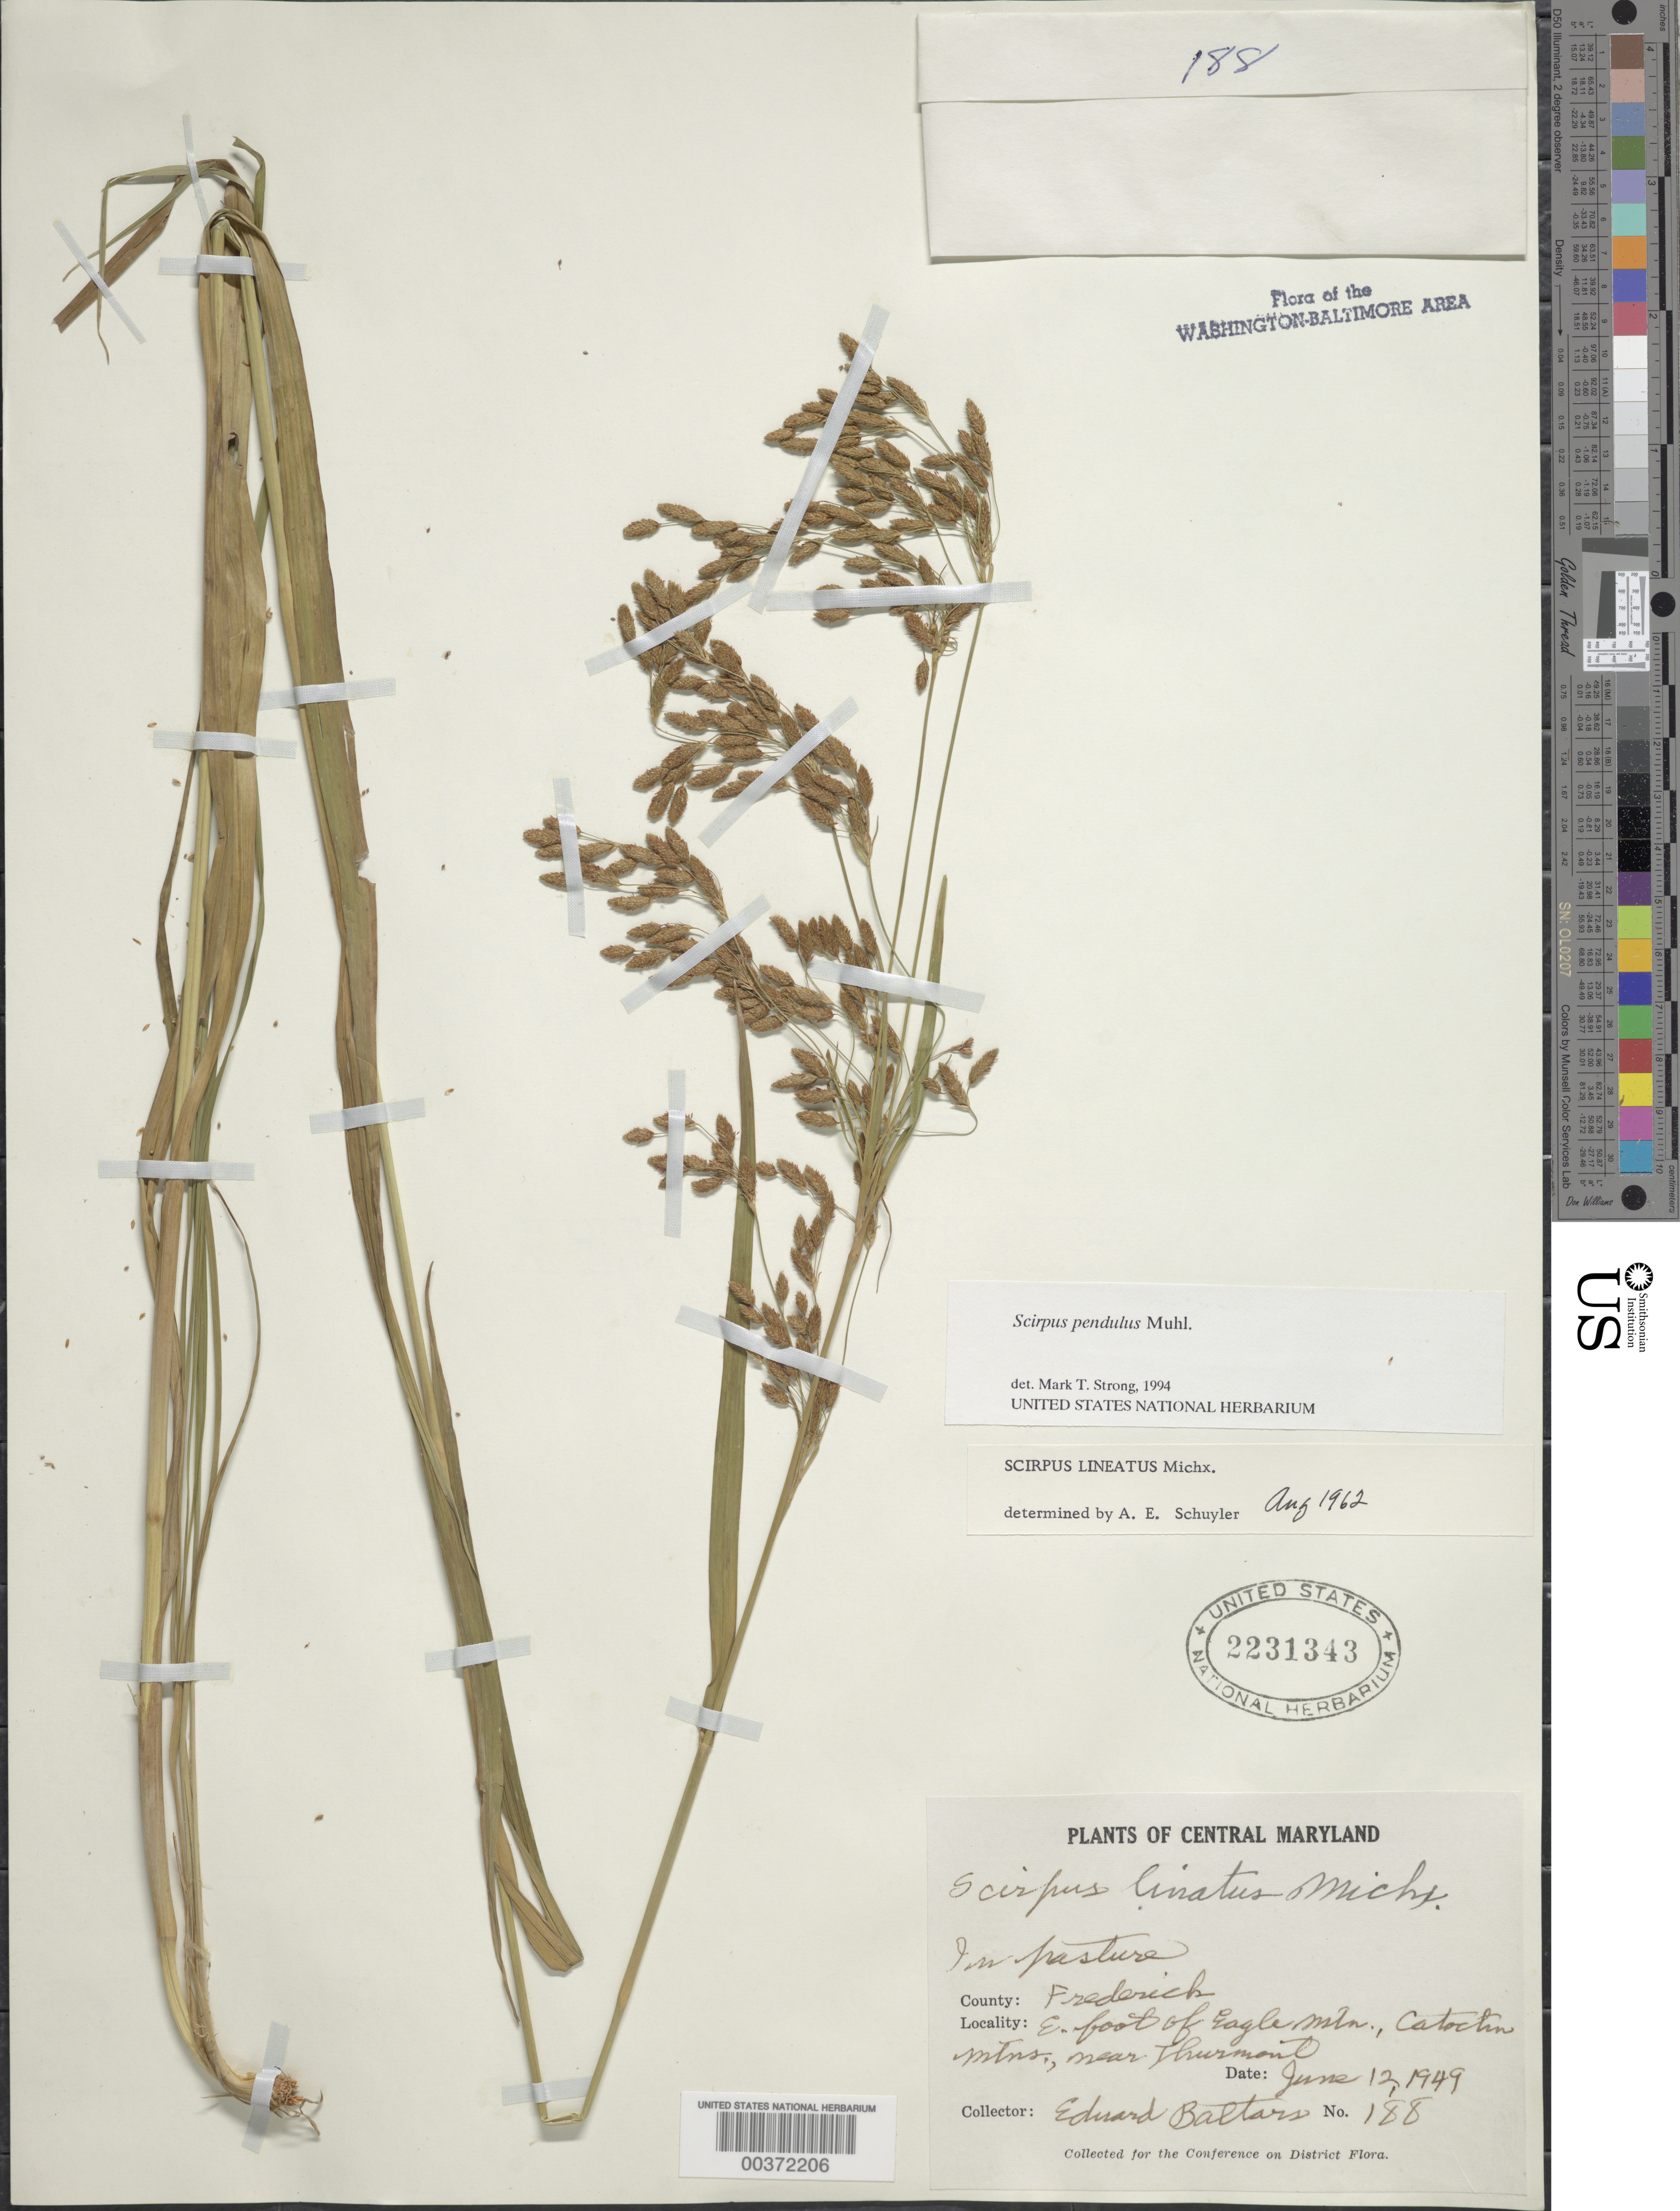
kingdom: Plantae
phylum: Tracheophyta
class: Liliopsida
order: Poales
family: Cyperaceae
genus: Scirpus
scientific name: Scirpus pendulus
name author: Muhl.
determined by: Strong, M. T., (US), Smithsonian Institution - National Museum of Natural History (UNITED STATES)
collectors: E. Baltars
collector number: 188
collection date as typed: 12 Jun 1949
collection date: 1949-06-12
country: United States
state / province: Maryland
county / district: Frederick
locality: Eagle Mountain, Catoctin Mountains, Thurmont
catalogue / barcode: US 2231343